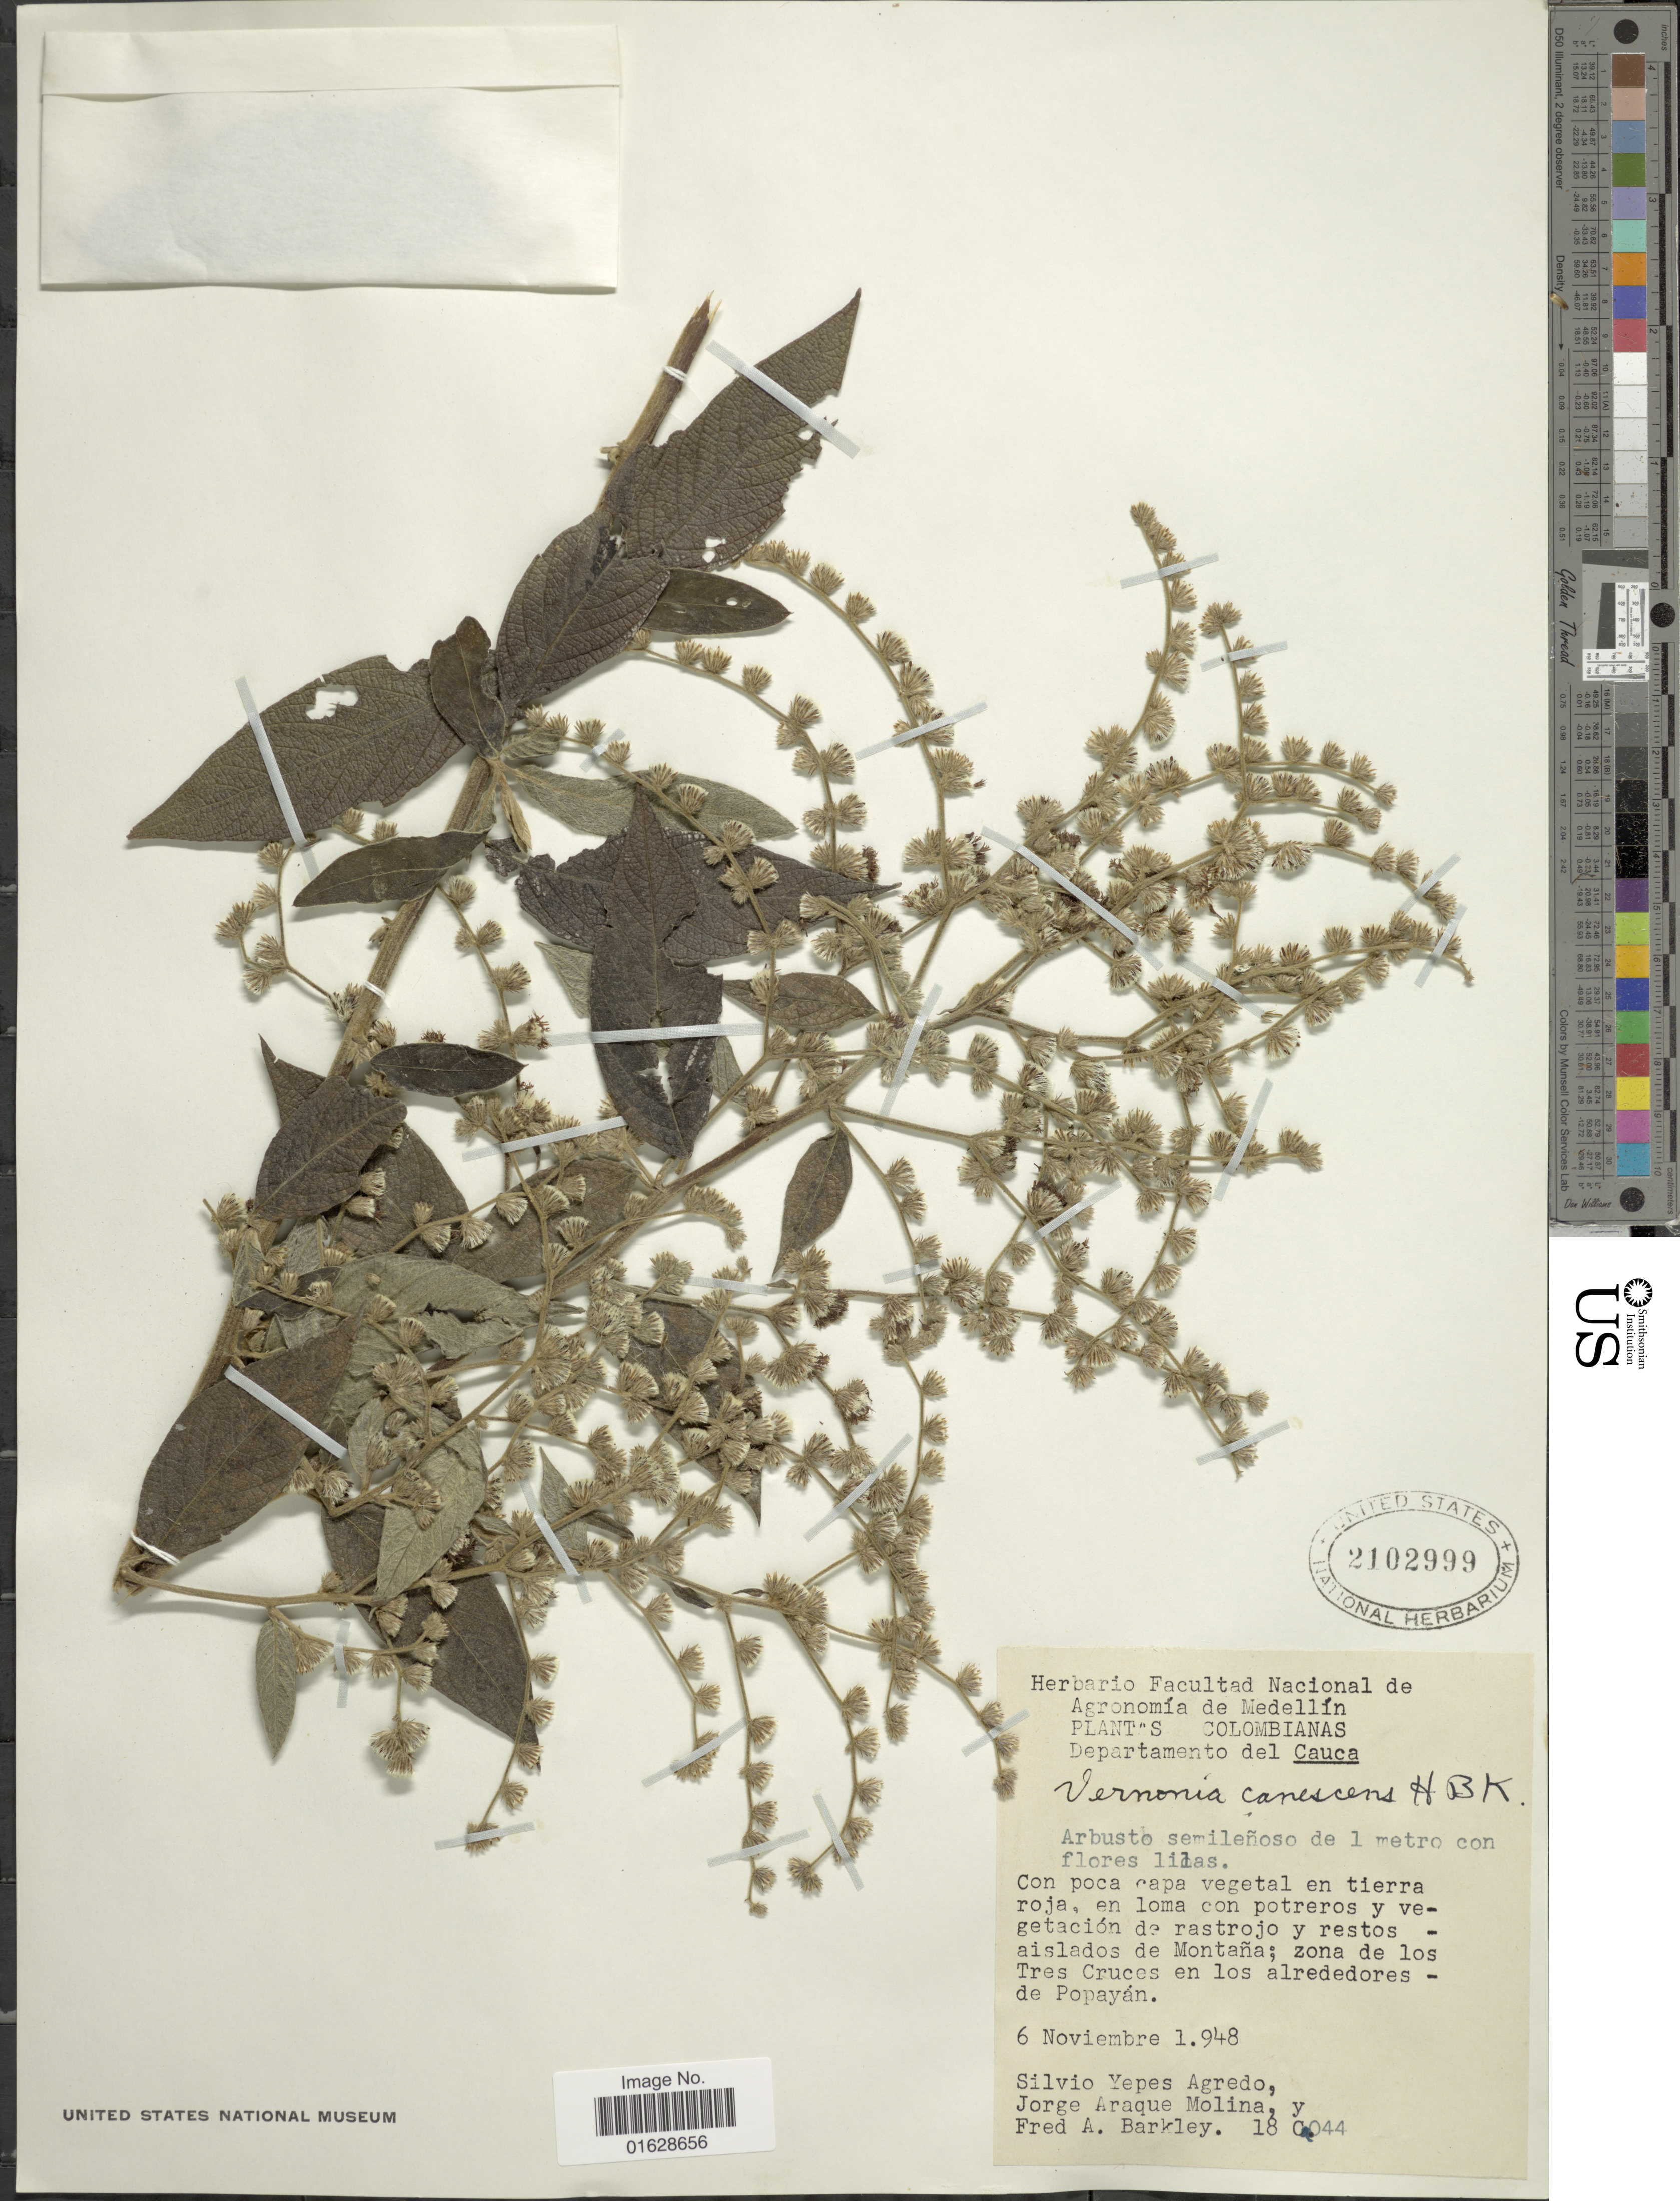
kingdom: Plantae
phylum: Tracheophyta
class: Magnoliopsida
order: Asterales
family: Asteraceae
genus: Lepidaploa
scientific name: Lepidaploa canescens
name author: (Kunth) H. Rob.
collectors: S. Yepes-Agredo, J. Araque Molina & F. A. Barkley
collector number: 18C044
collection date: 1948-11-06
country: Colombia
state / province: Cauca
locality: Colombianas. Departamento del Cauca. Con poca capa vegetal en tierra roja, en loma con portreros y vegetacion de rastrojo y restos - aislados de Montaña; zona de los Tres Cruces en los alrededores de Popayan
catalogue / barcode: US 2102999